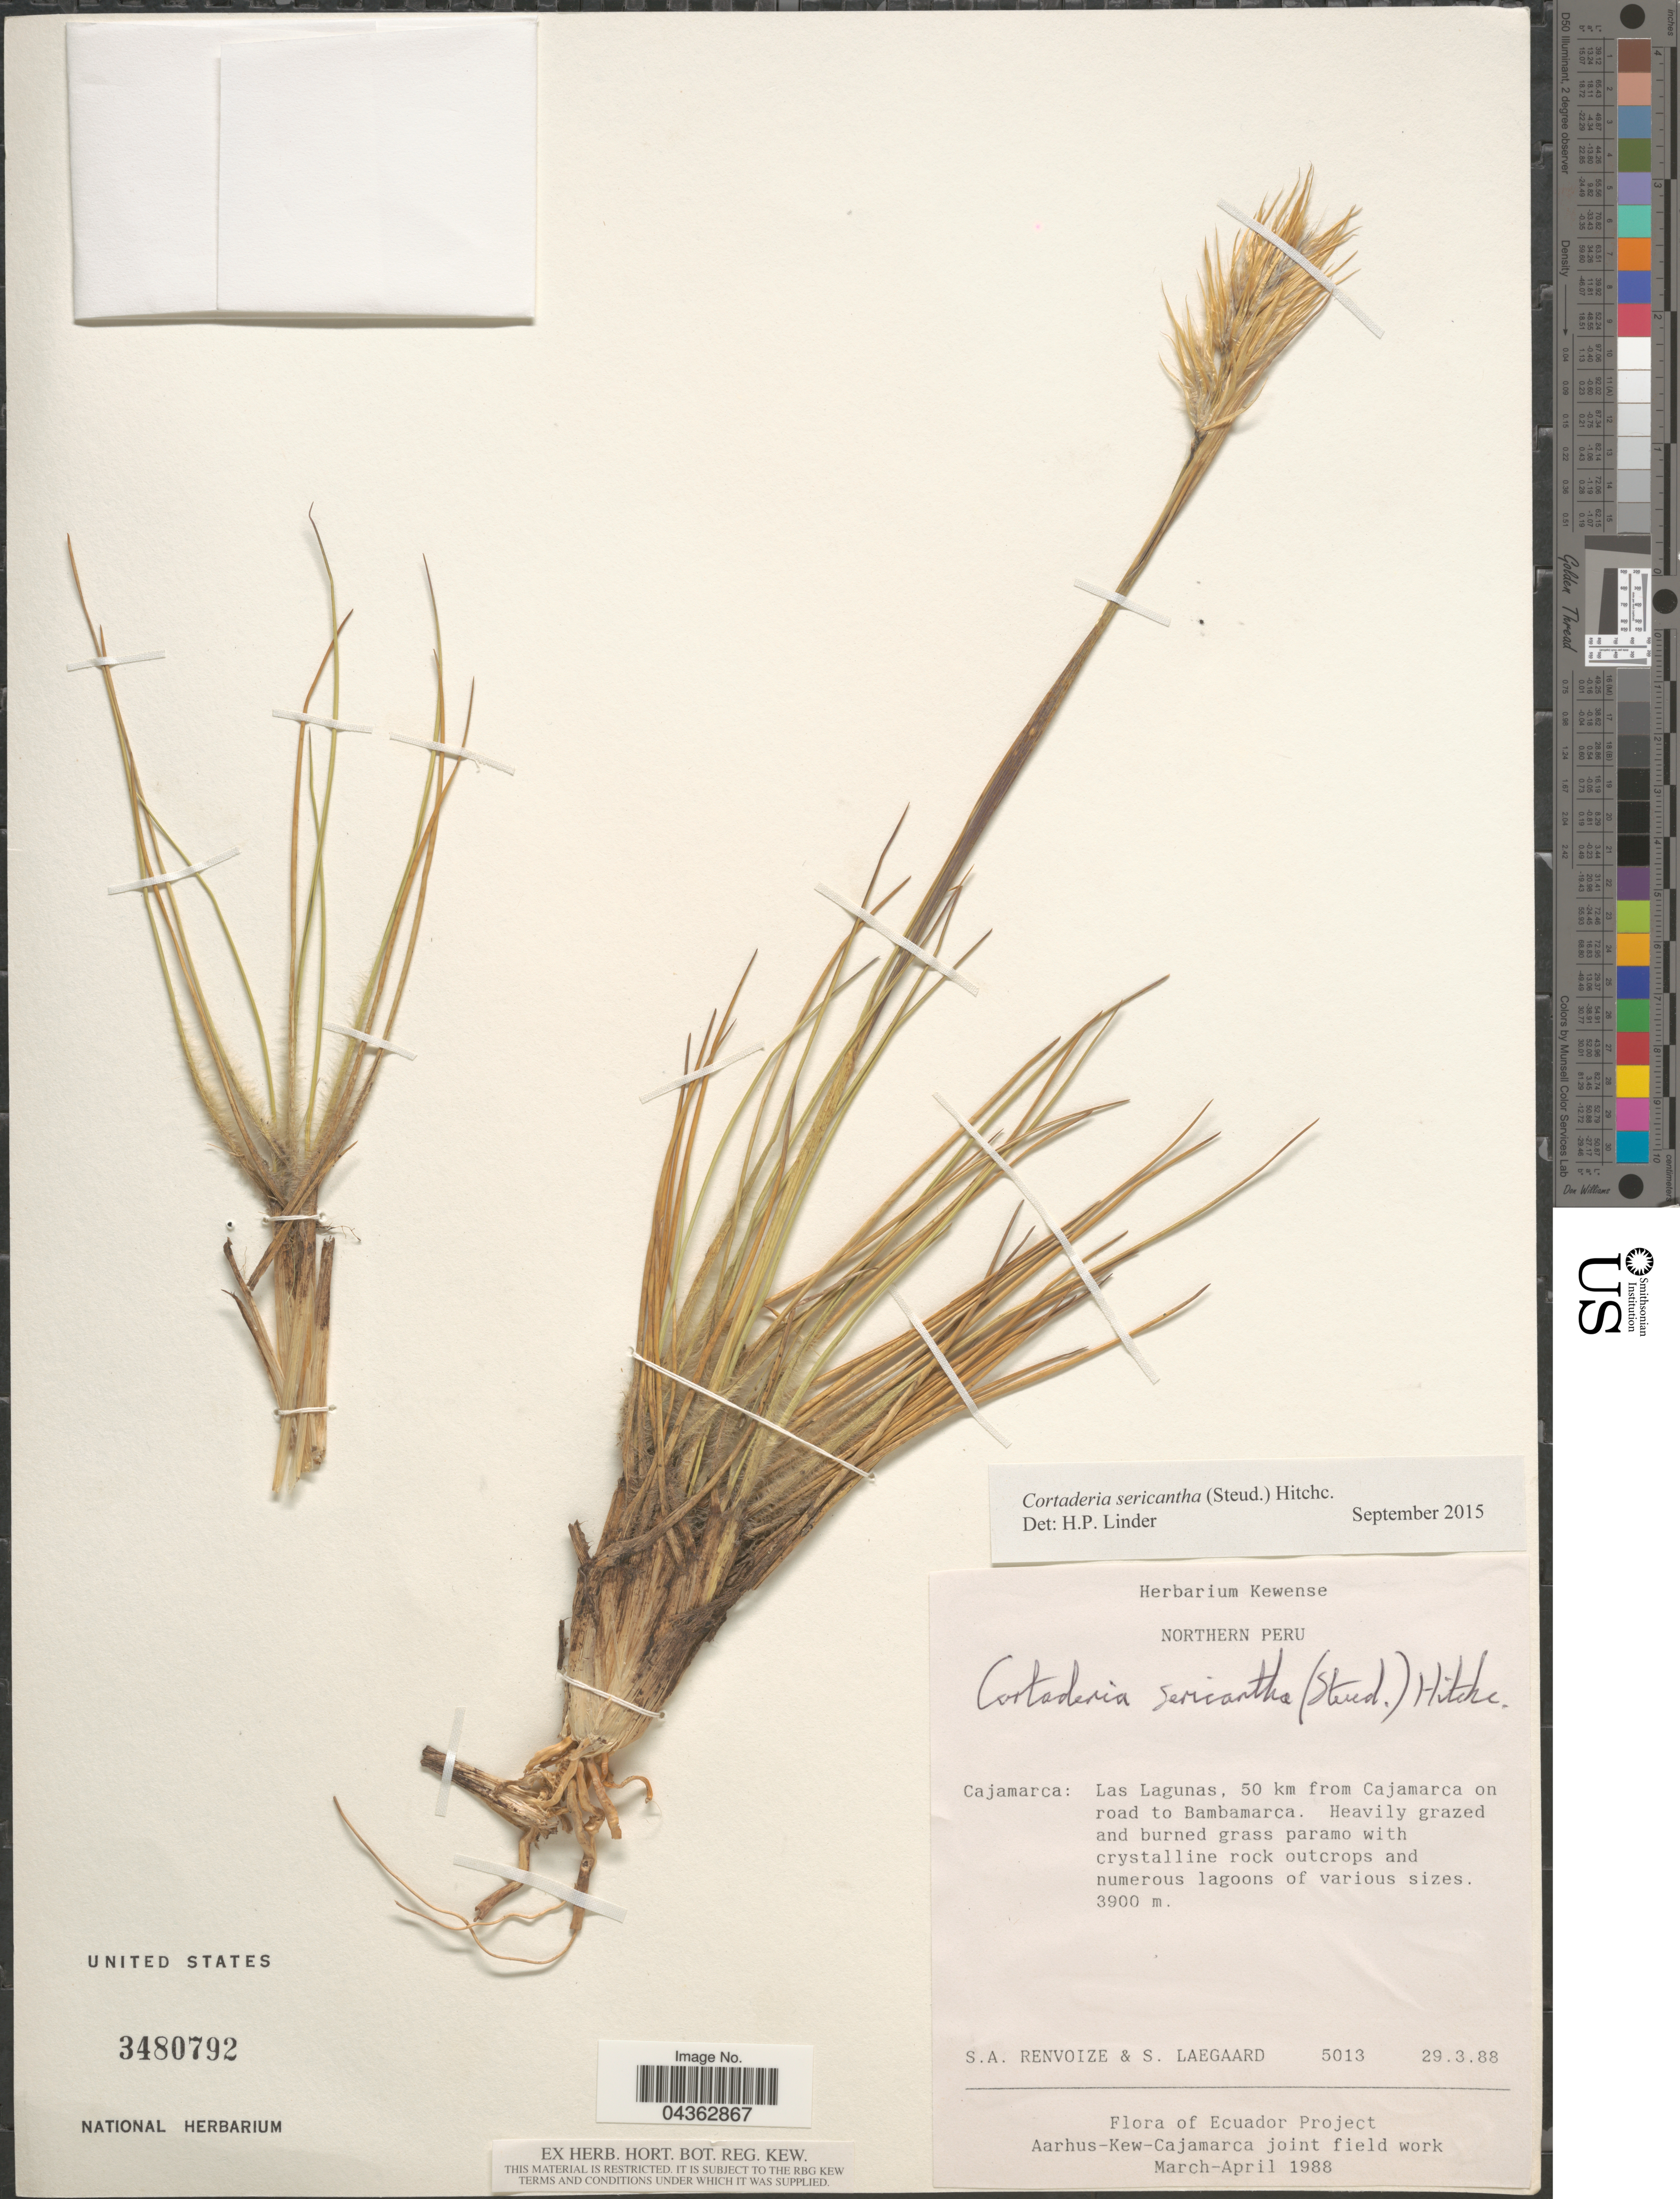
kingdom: Plantae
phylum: Tracheophyta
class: Liliopsida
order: Poales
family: Poaceae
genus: Cortaderia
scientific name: Cortaderia sericantha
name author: (Steud.) Hitchc.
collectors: S. A. Renvoize & S. Lægaard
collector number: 5013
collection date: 1988-03-29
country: Peru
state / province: Cajamarca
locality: Northern Peru. Las Lagunas, 50 km from Cajamarca on road to Bambamarca.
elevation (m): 3900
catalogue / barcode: US 3480792